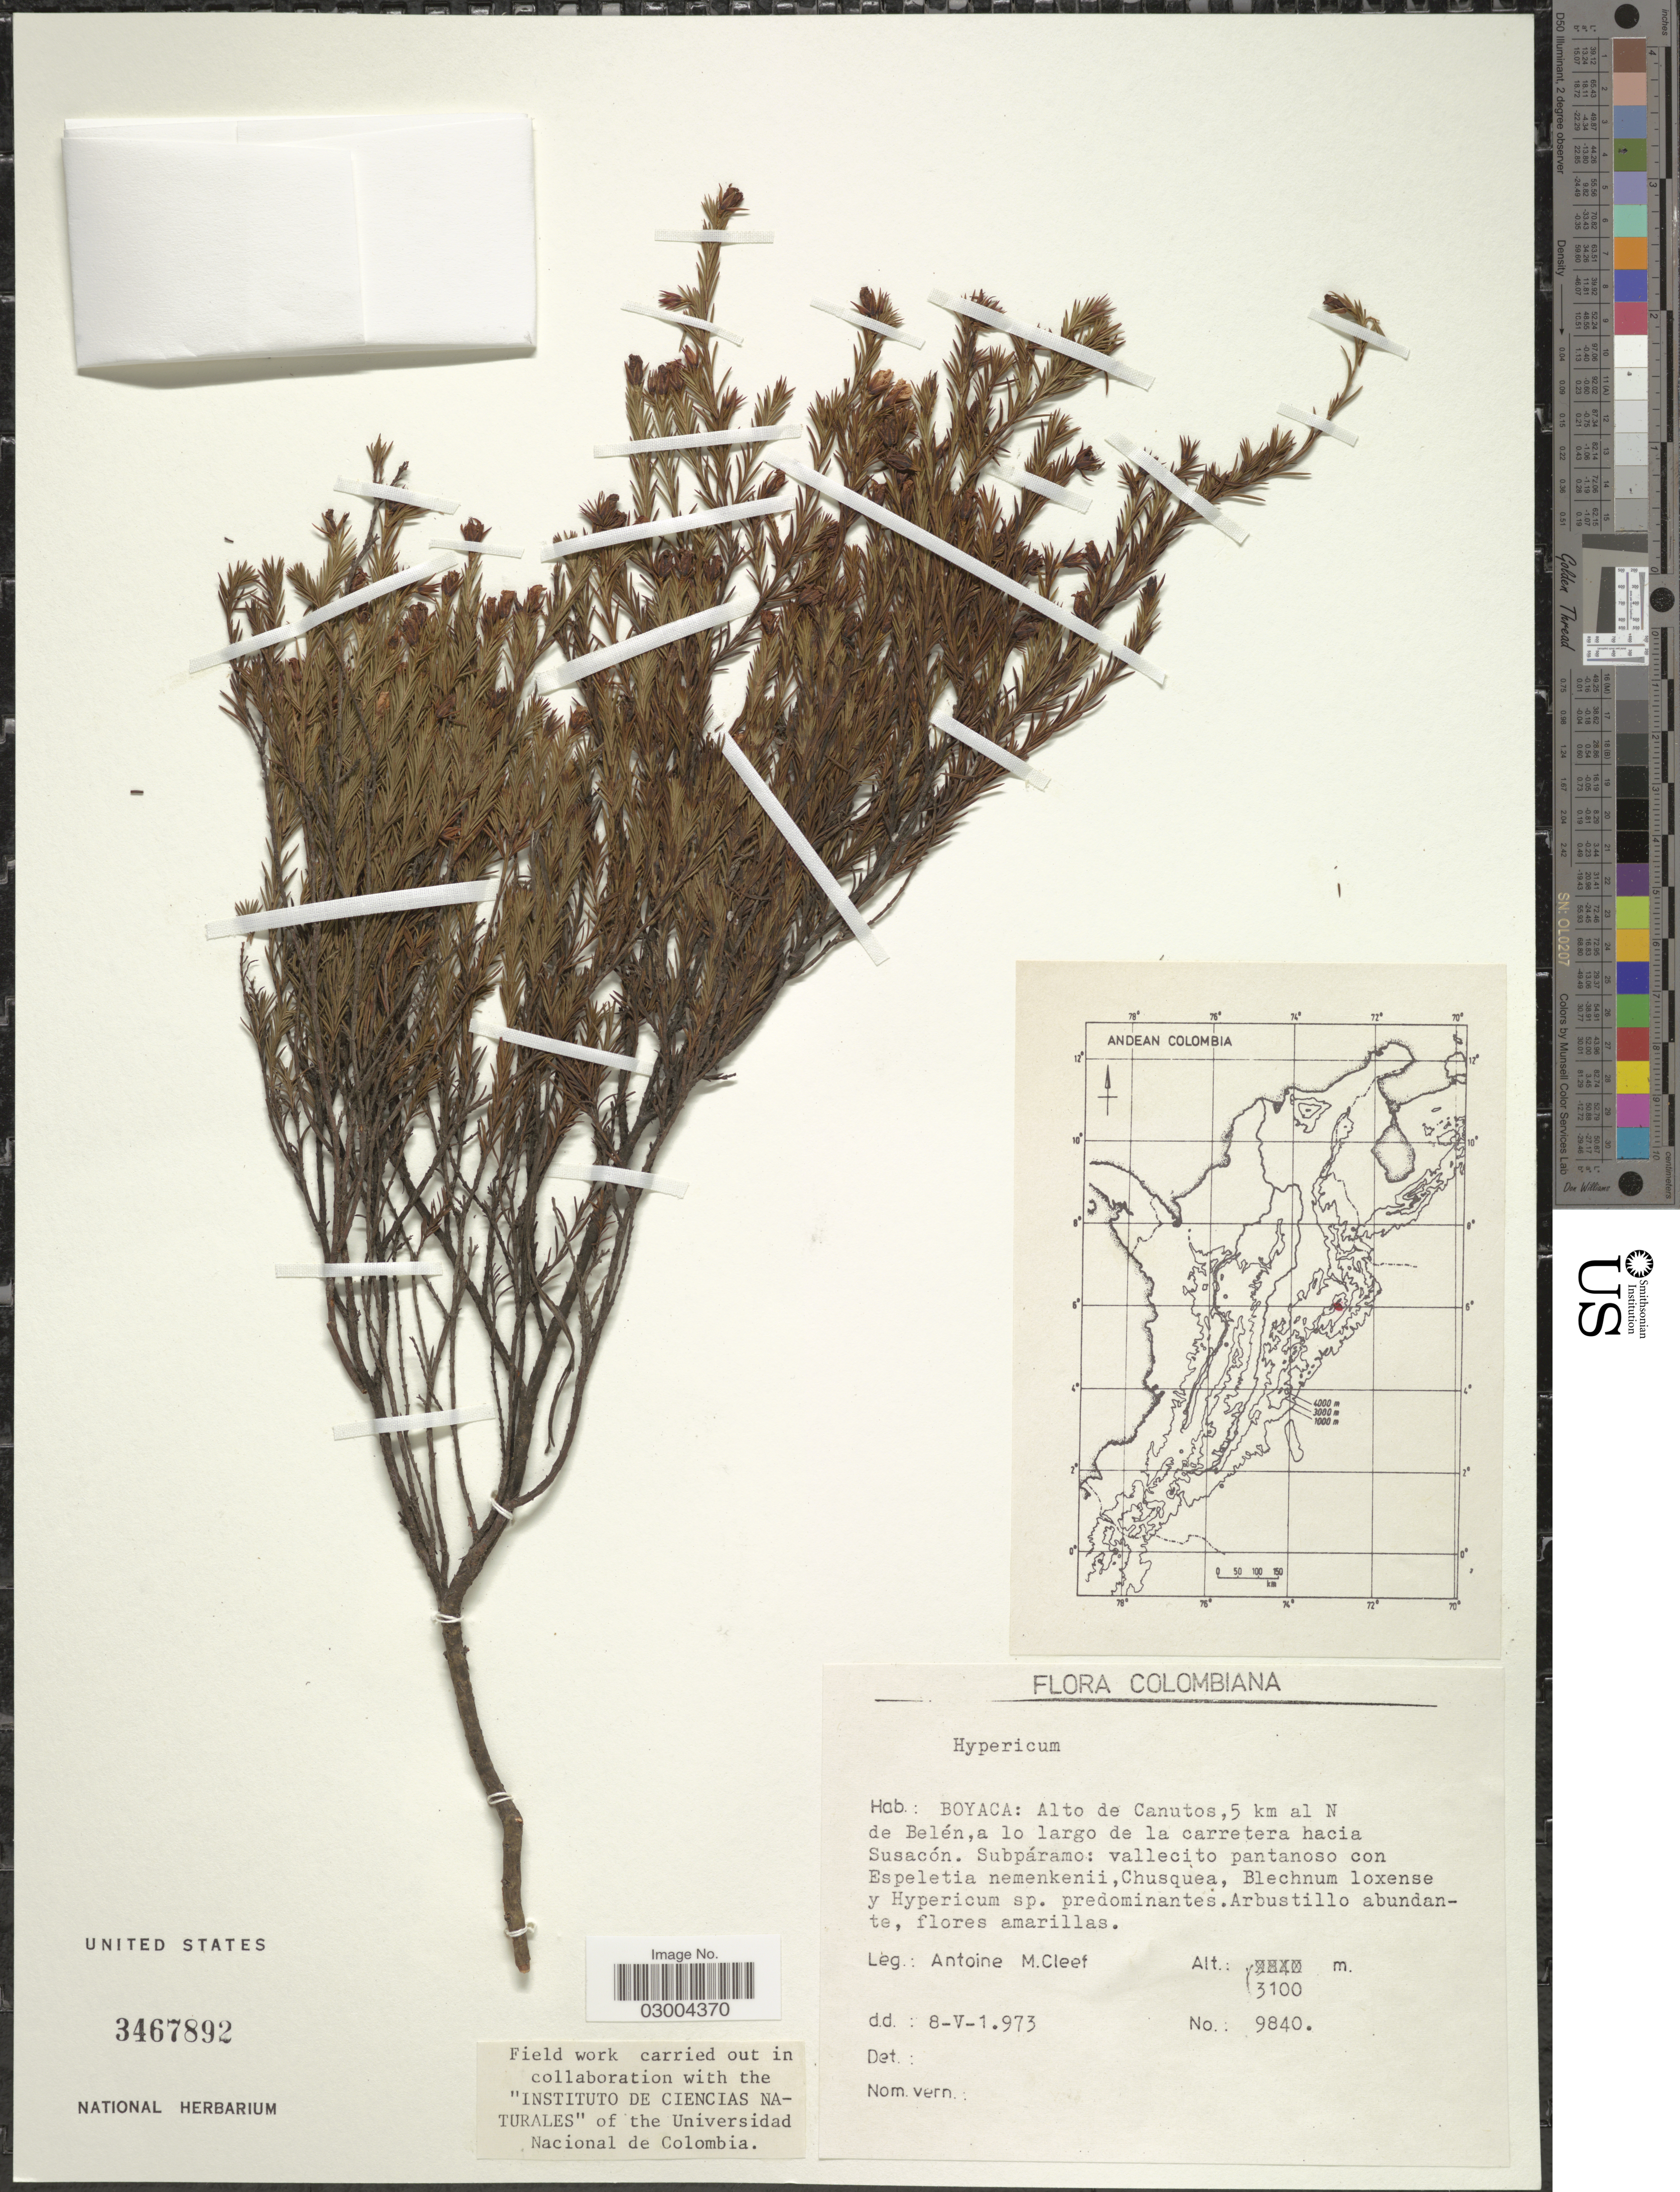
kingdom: Plantae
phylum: Tracheophyta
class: Magnoliopsida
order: Malpighiales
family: Hypericaceae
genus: Hypericum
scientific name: Hypericum sp.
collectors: A. M. Cleef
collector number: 9840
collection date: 1973-05-08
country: Colombia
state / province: Boyacá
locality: Boyaca: Alto de Canutos, 5 km al N de Belén, a lo largo de la carretera hacia Susacón.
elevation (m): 3100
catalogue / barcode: US 3467892